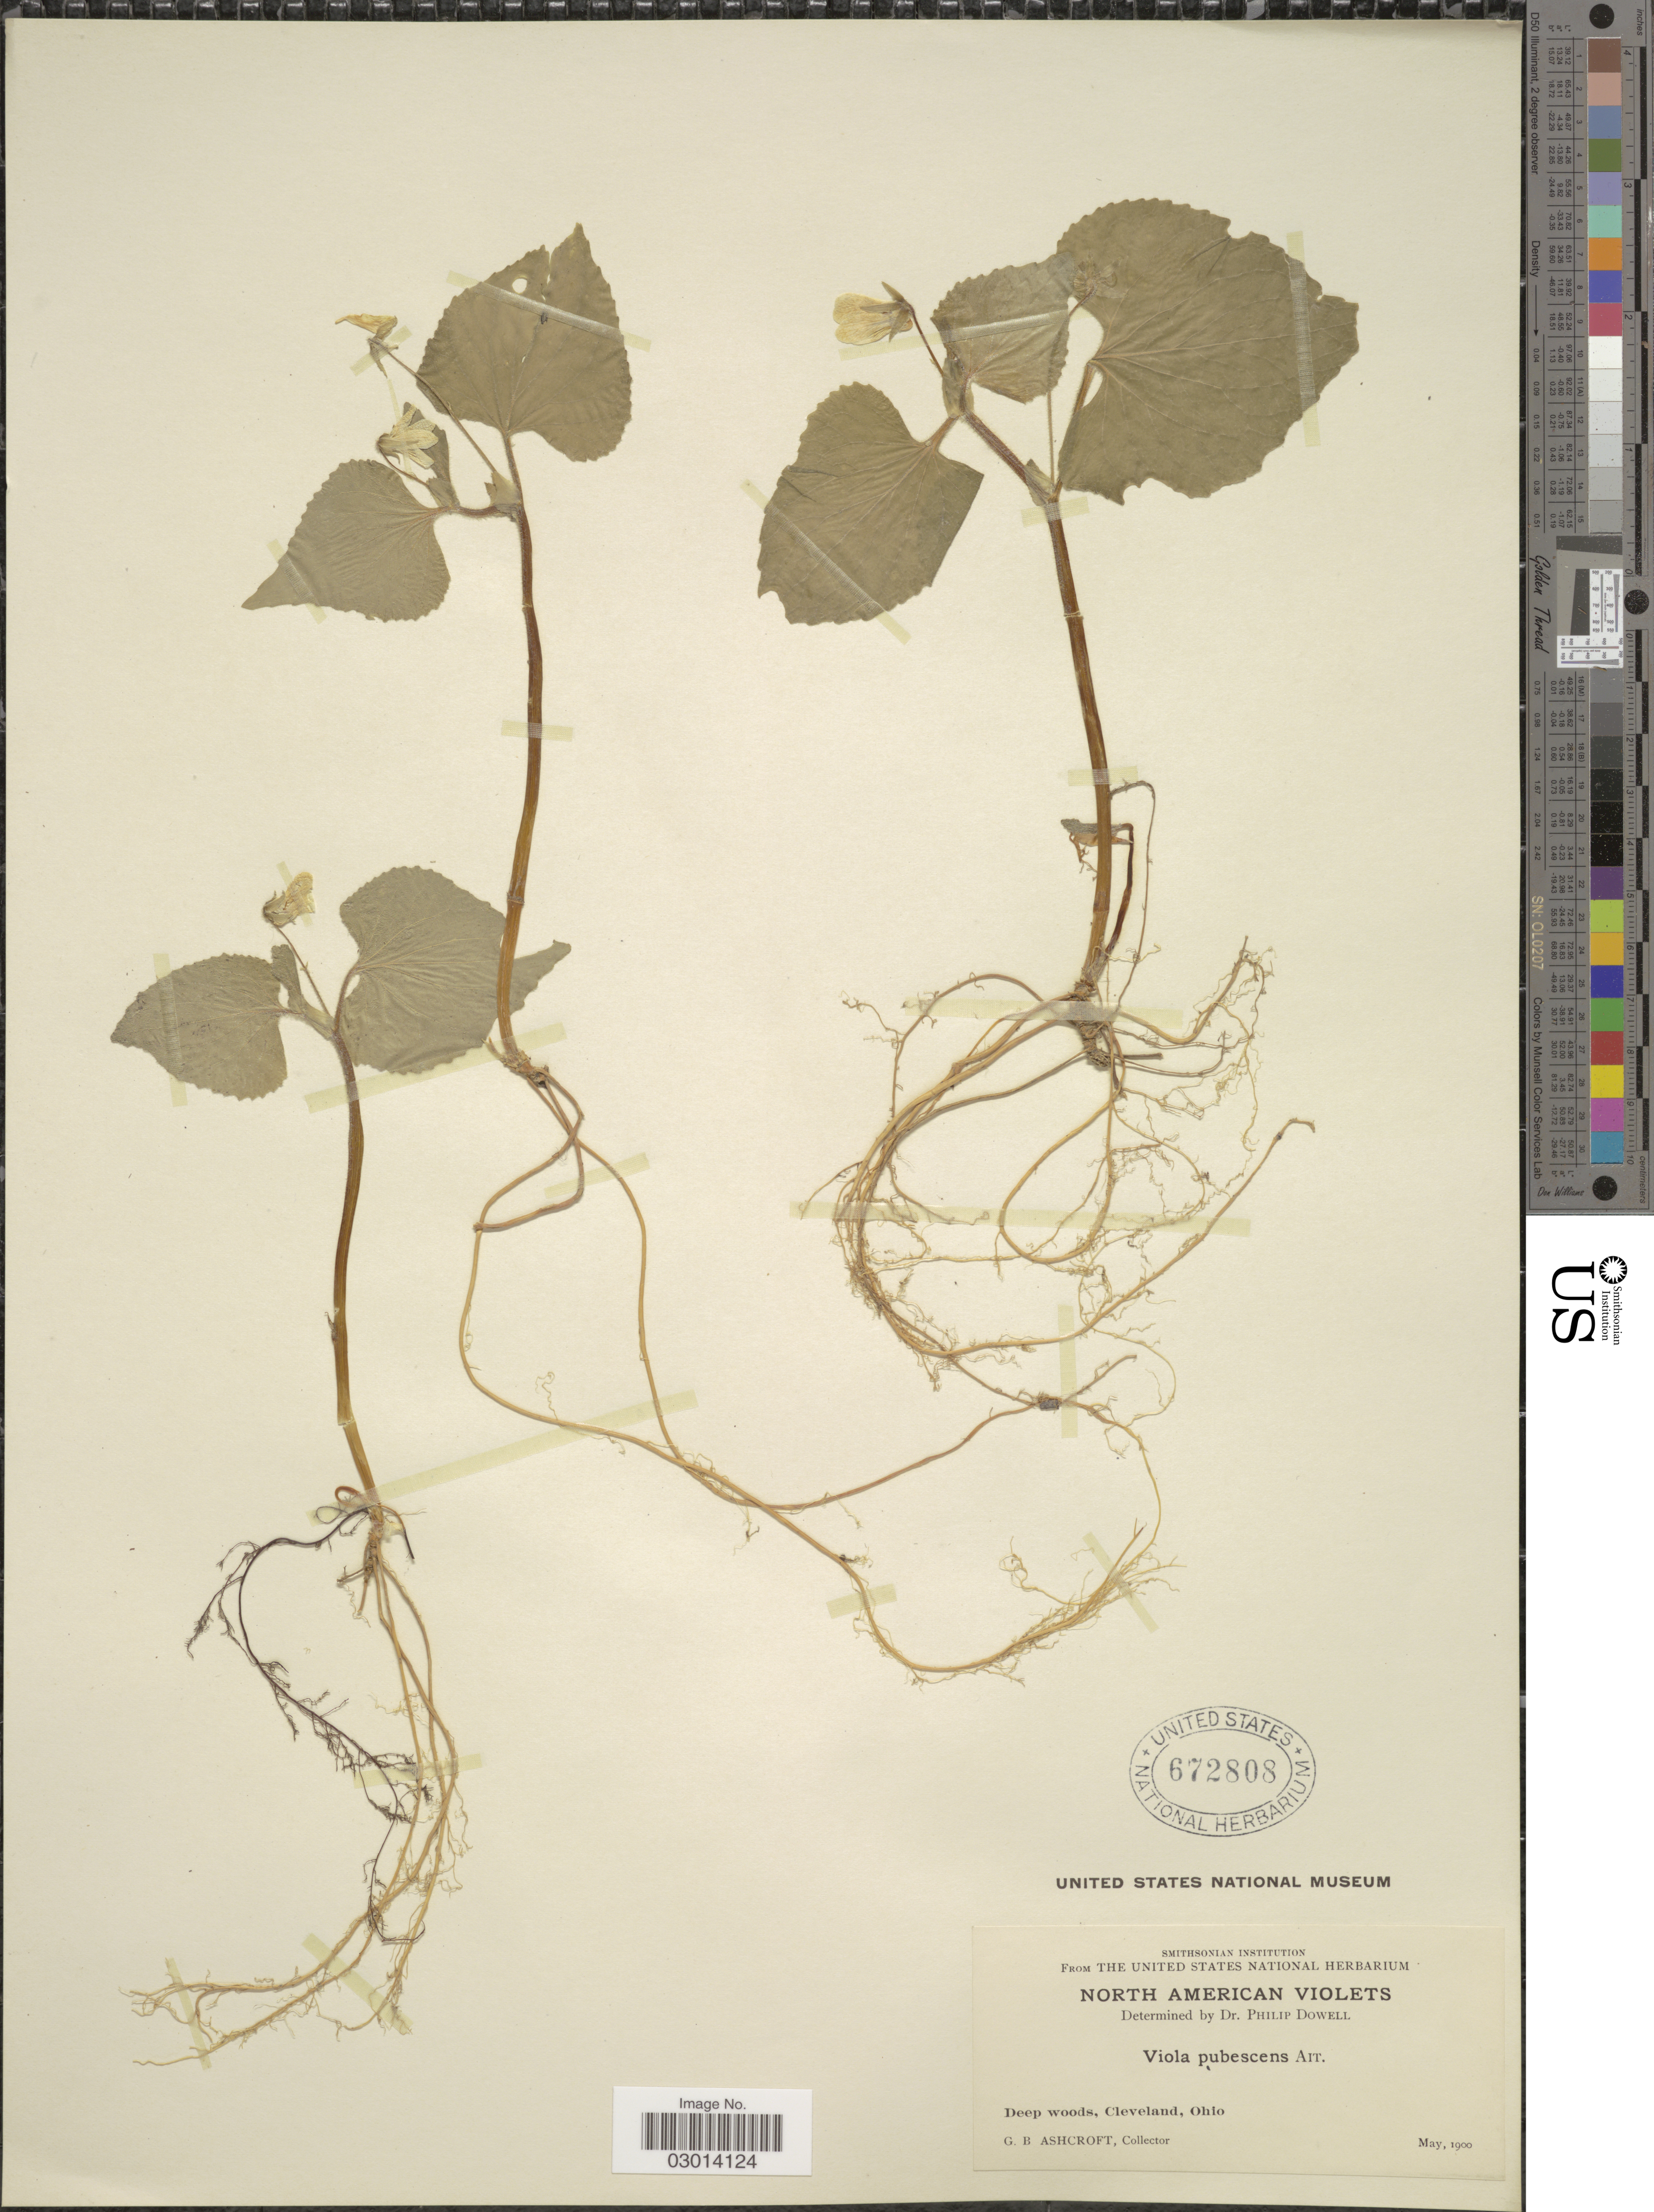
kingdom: Plantae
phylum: Tracheophyta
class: Magnoliopsida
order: Malpighiales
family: Violaceae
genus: Viola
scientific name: Viola pubescens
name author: Aiton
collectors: G. Ashcroft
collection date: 1900-05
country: United States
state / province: Ohio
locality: Deep woods, Cleveland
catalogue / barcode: US 672808